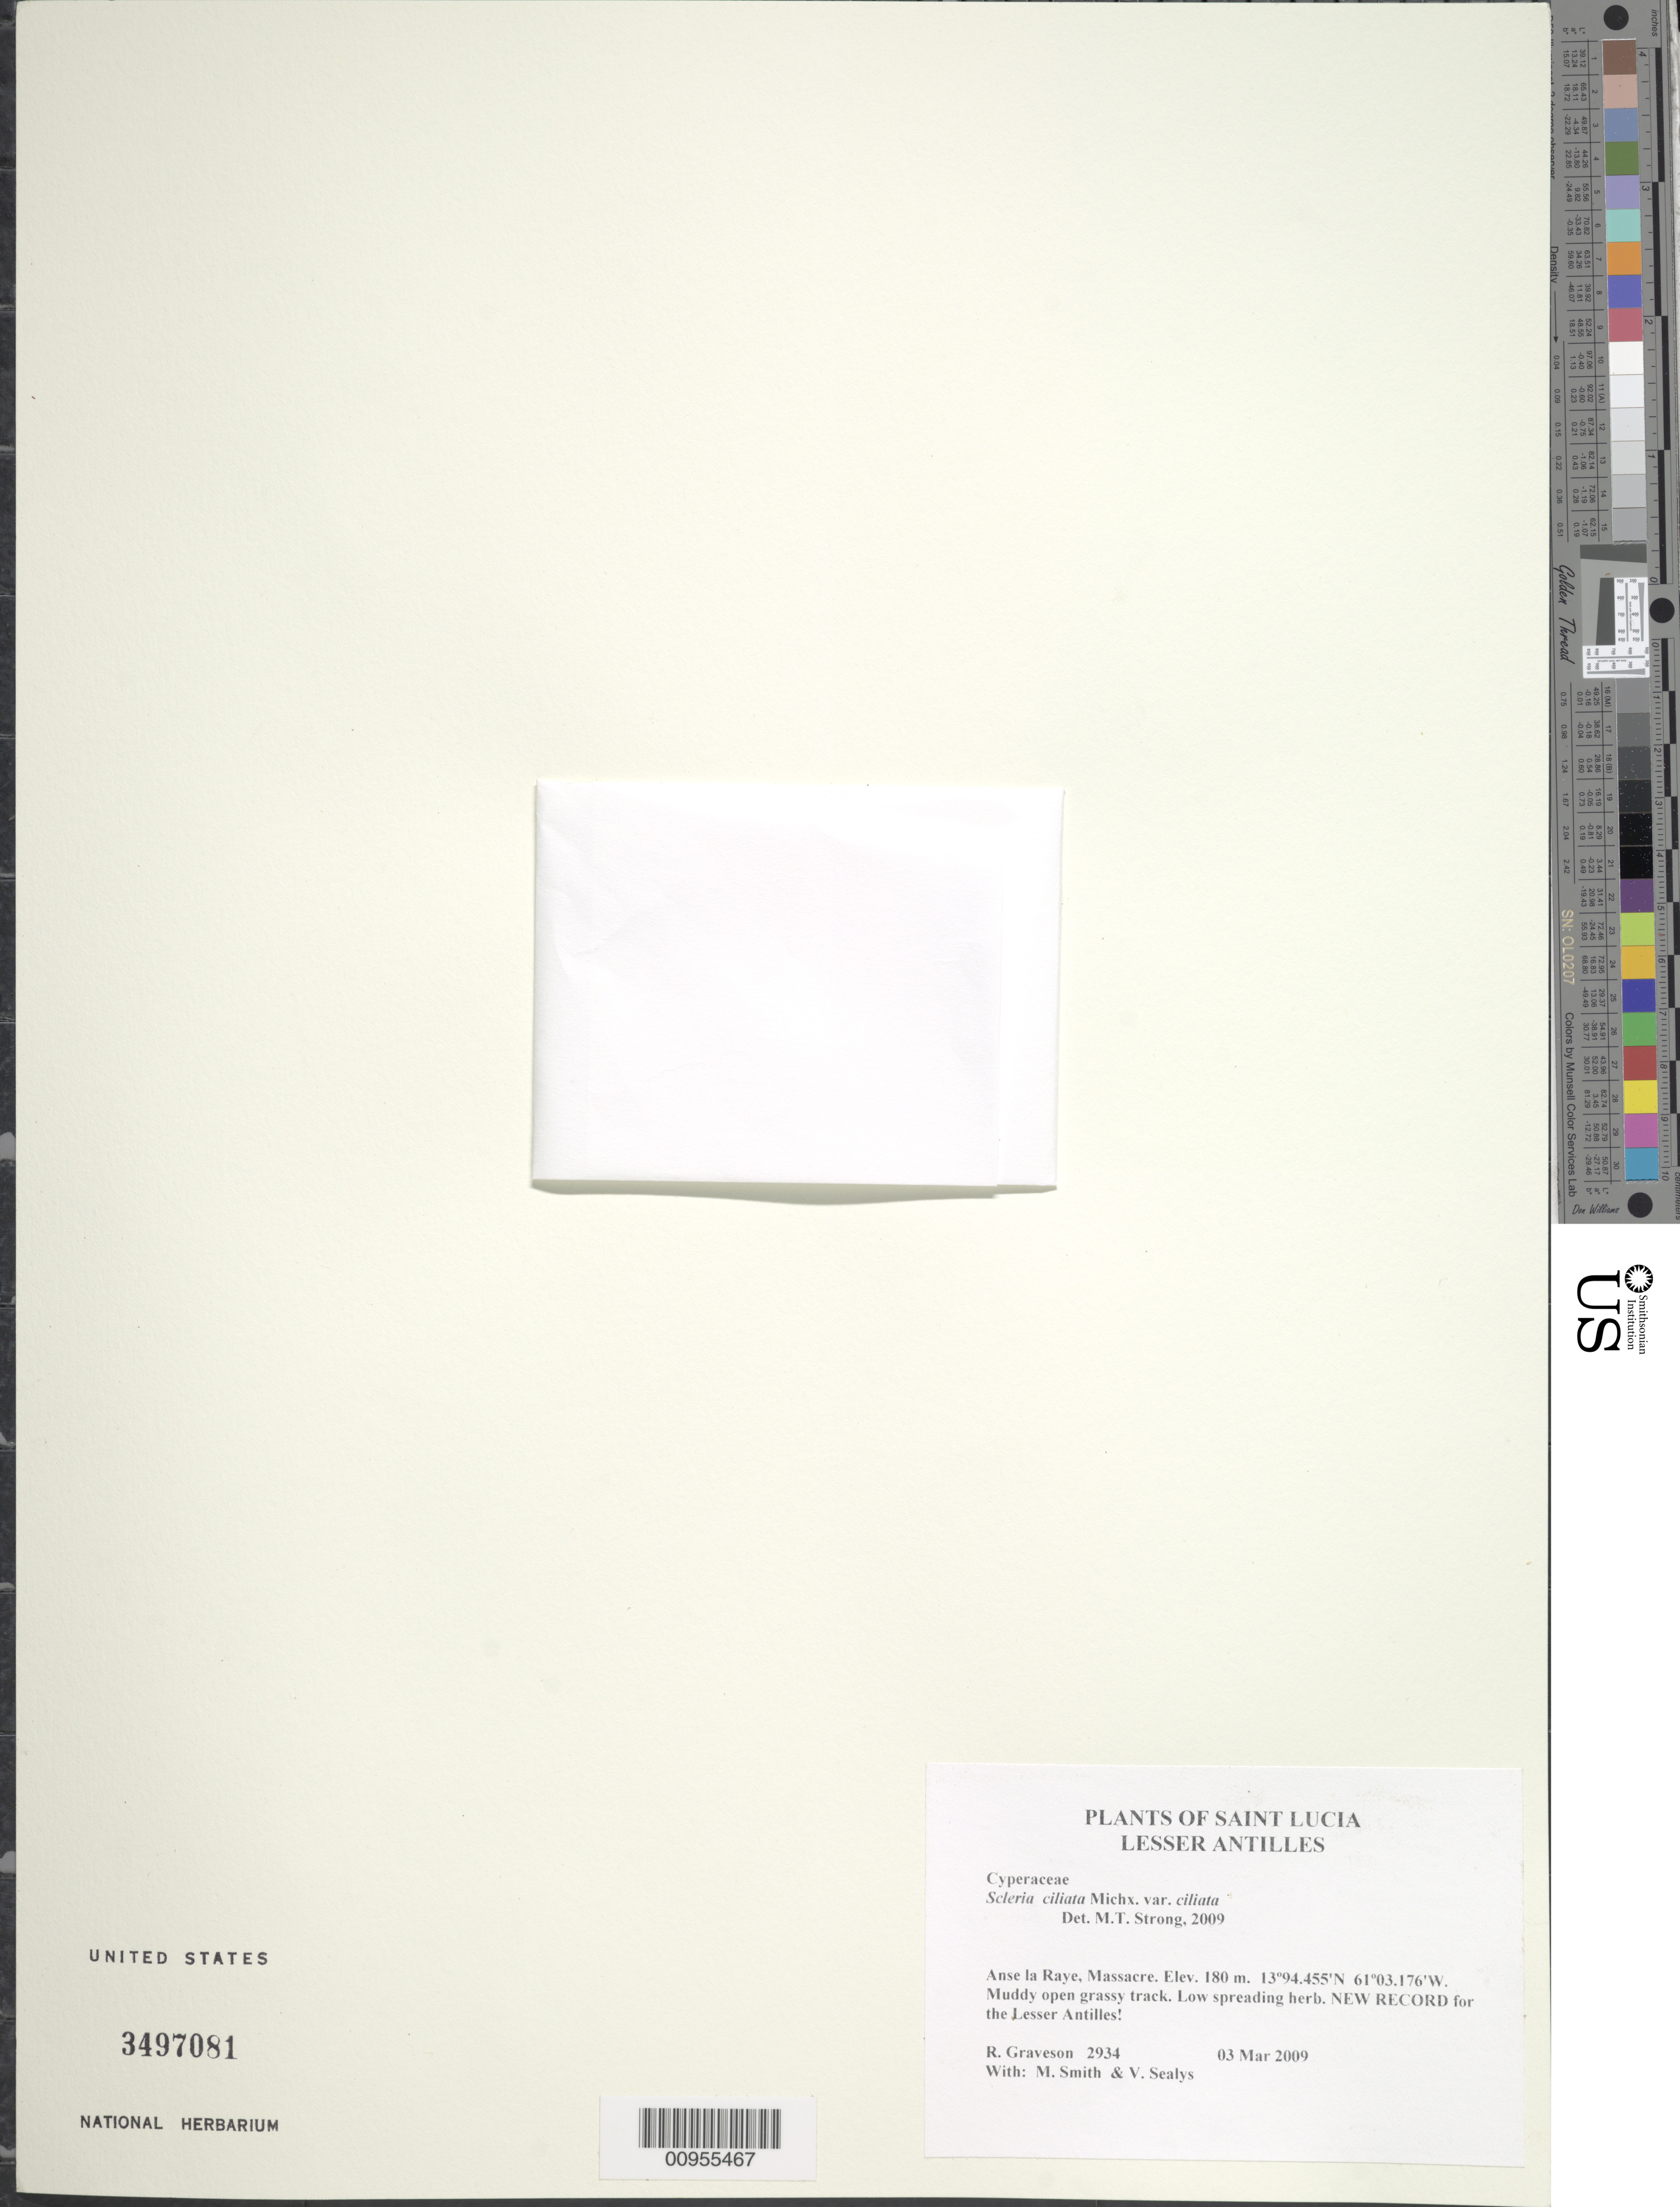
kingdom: Plantae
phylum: Tracheophyta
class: Liliopsida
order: Poales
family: Cyperaceae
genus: Scleria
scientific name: Scleria ciliata var. ciliata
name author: Michx.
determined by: Strong, M. T., (US), Smithsonian Institution - National Museum of Natural History (UNITED STATES)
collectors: R. Graveson, M. Smith & V. Sealys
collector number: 2934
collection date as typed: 03 Mar 2009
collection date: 2009-03-03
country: St. Lucia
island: St. Lucia I.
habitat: Muddy open grassy track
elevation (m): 180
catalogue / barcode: US 3497081